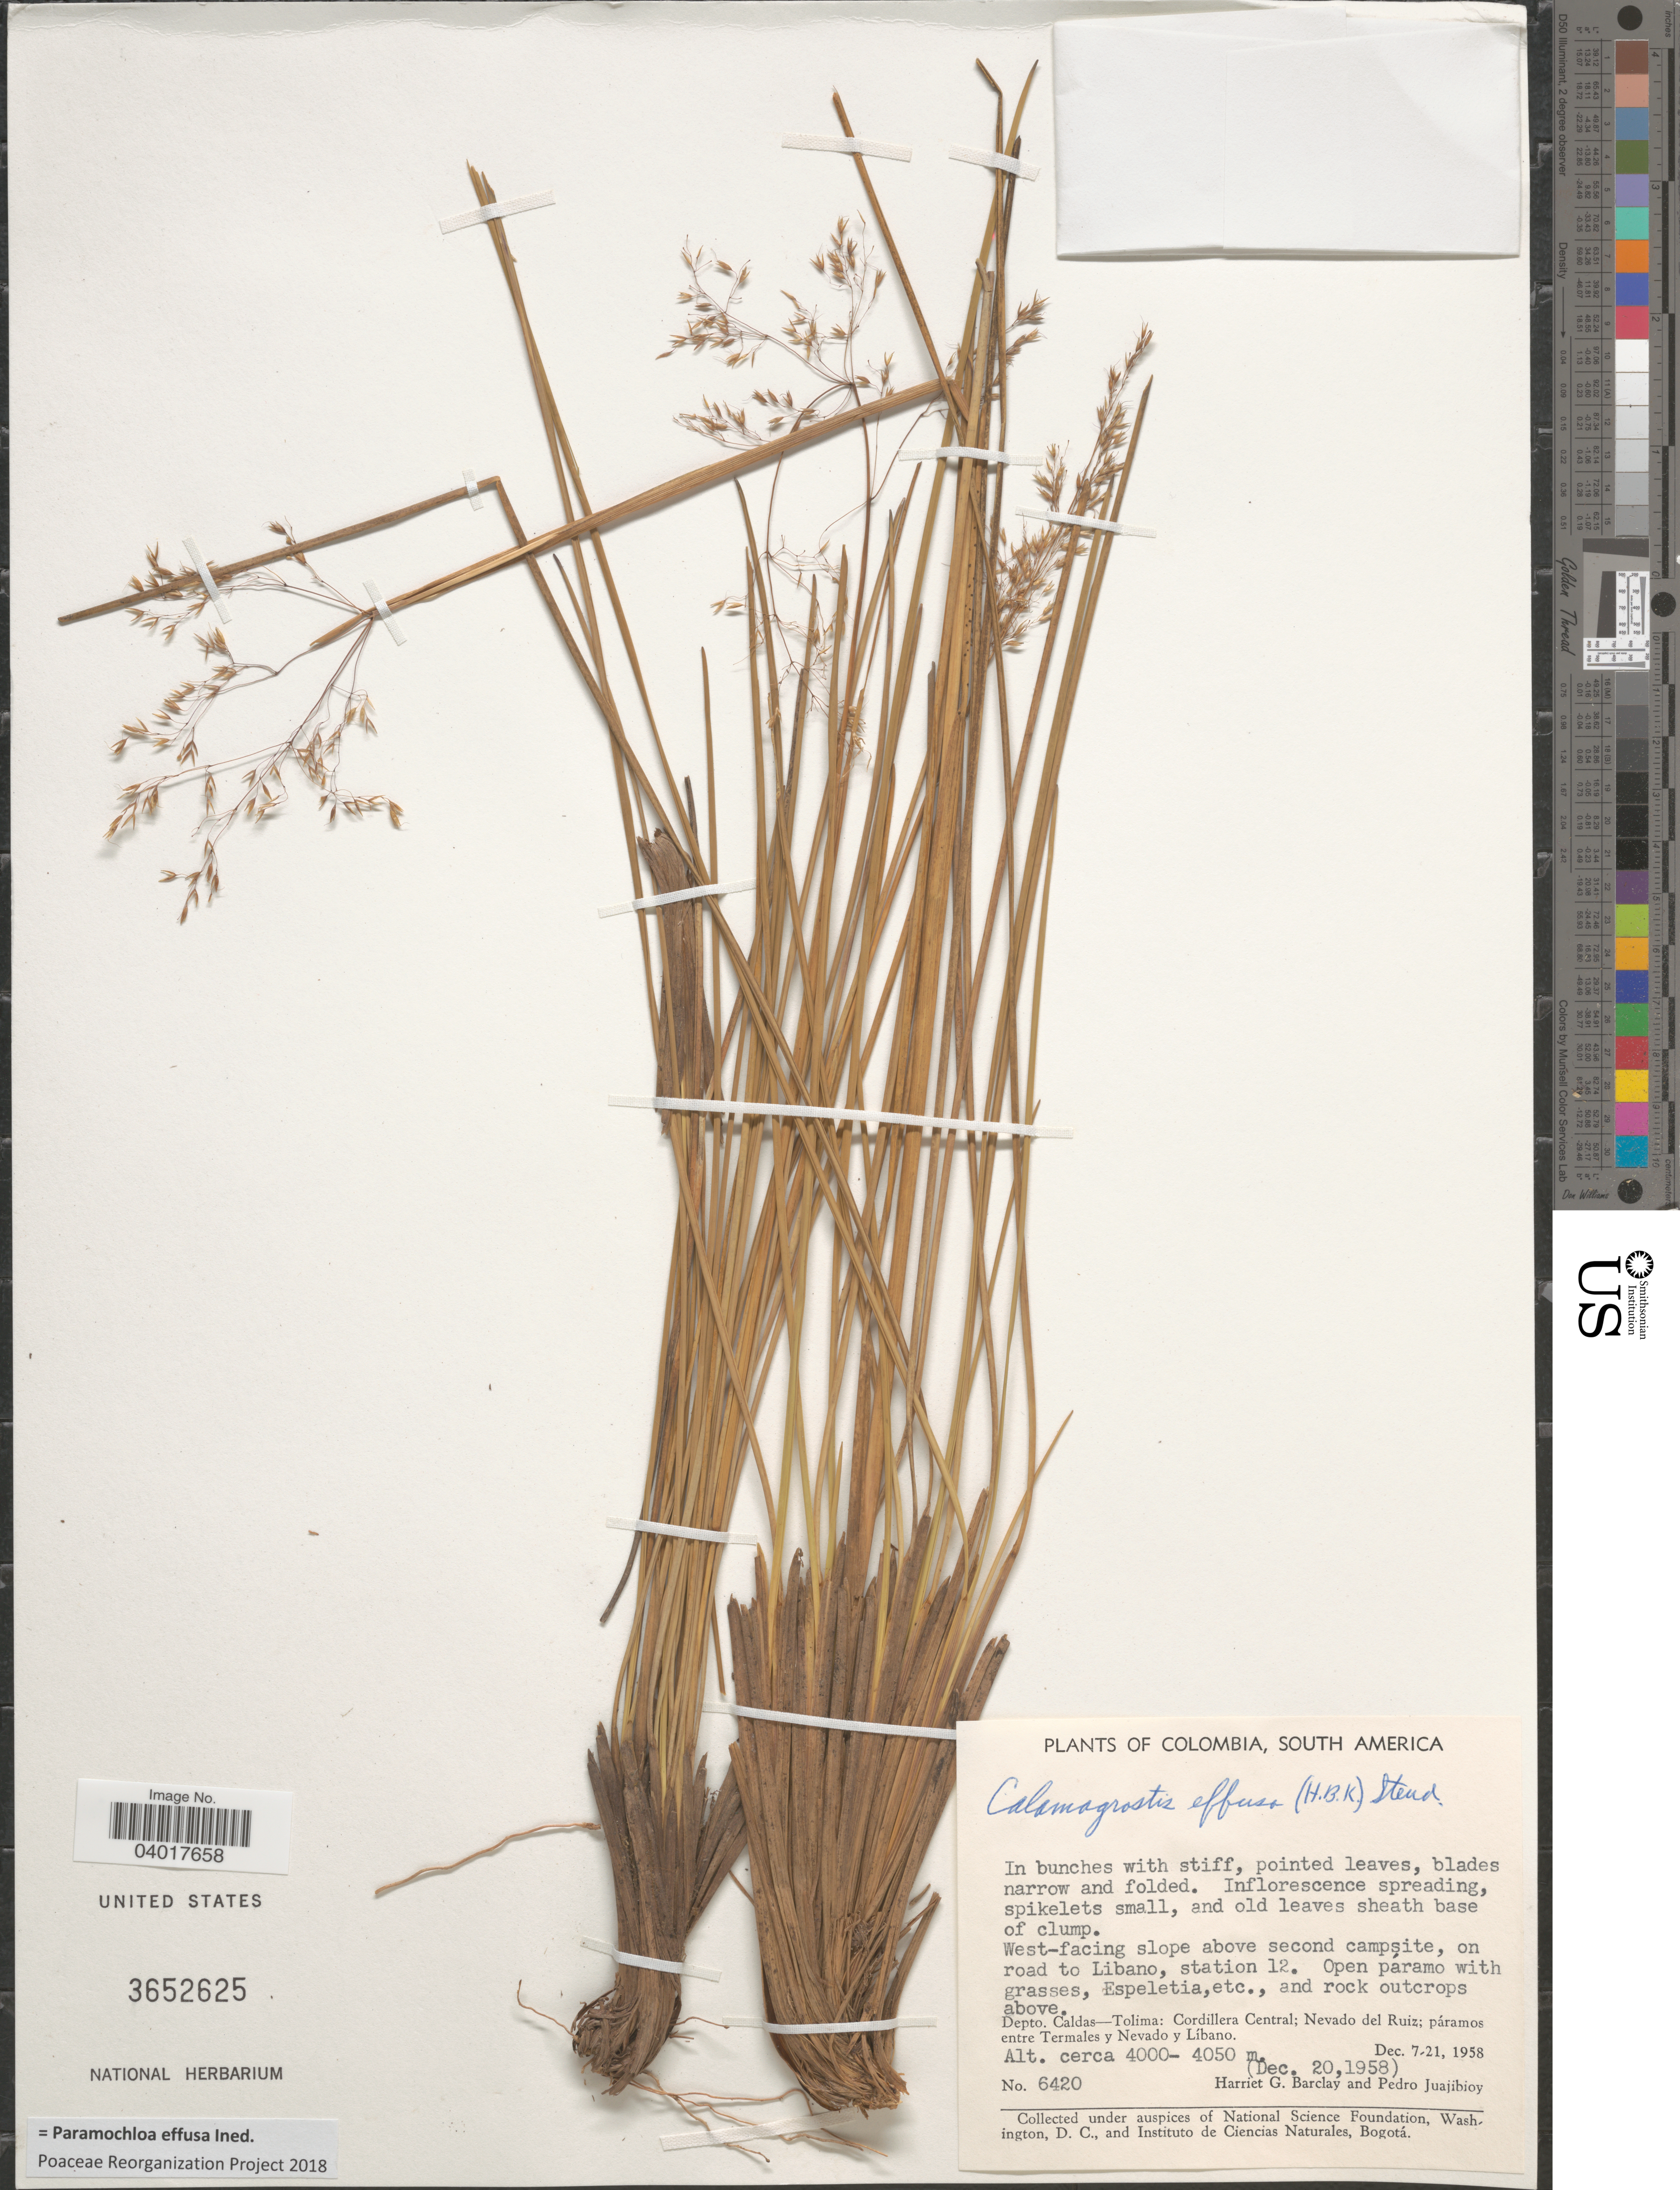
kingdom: Plantae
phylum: Tracheophyta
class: Liliopsida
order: Poales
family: Poaceae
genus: Paramochloa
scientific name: Paramochloa effusa ined.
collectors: H. G. Barclay & P. Juajibioy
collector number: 6420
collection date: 1958-12-20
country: Colombia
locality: West-facing slope above second campsite, on road to Libano, station 12. Depto. Caldas-Tolima: Cordillera Central; Nevado del Ruiz; páramos entre Termales y Nevado y Líbano.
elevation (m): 4000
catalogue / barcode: US 3652625